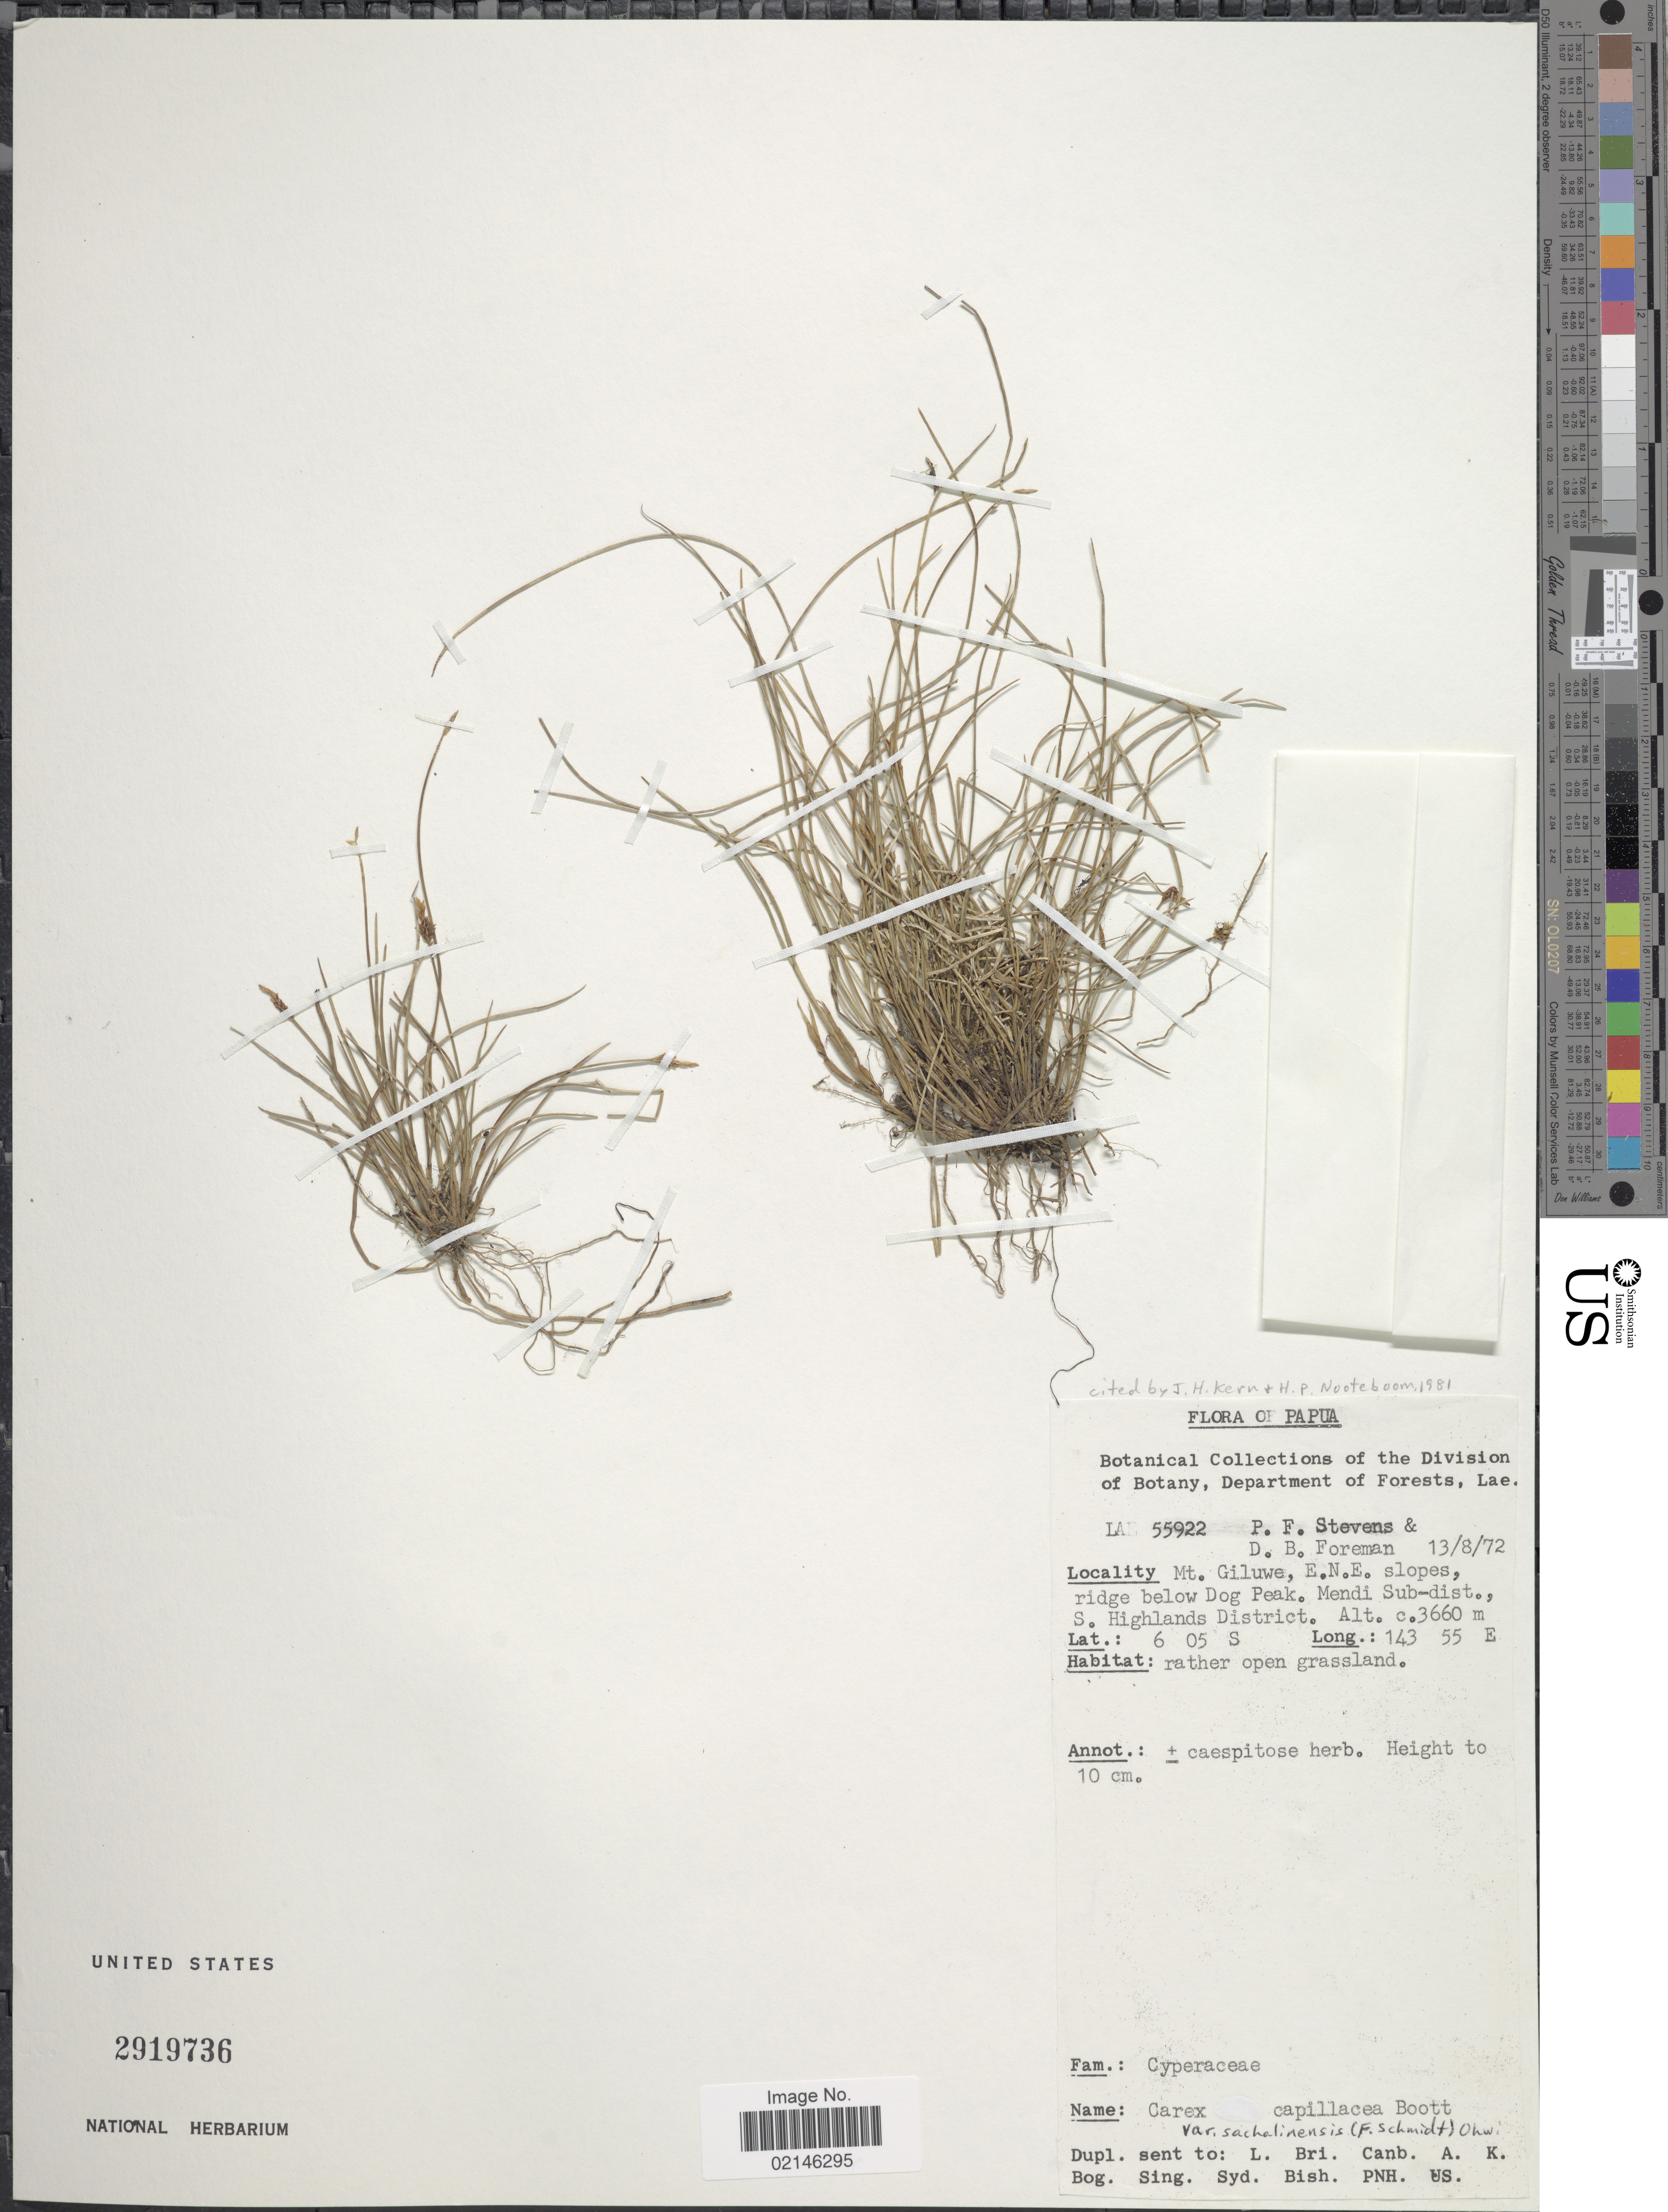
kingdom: Plantae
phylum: Tracheophyta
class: Liliopsida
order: Poales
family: Cyperaceae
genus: Carex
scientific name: Carex capillacea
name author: Boott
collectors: P. F. Stevens & D. Foreman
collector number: LAE 55922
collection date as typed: Transcribed d/m/y: 13/8/72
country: Papua New Guinea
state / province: Southern Highlands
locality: Papua. Mt. Giluwe, E.N.E. slopes, ridge below Dog Peak. Mendi Sub-dist.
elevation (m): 3660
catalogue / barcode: US 2919736